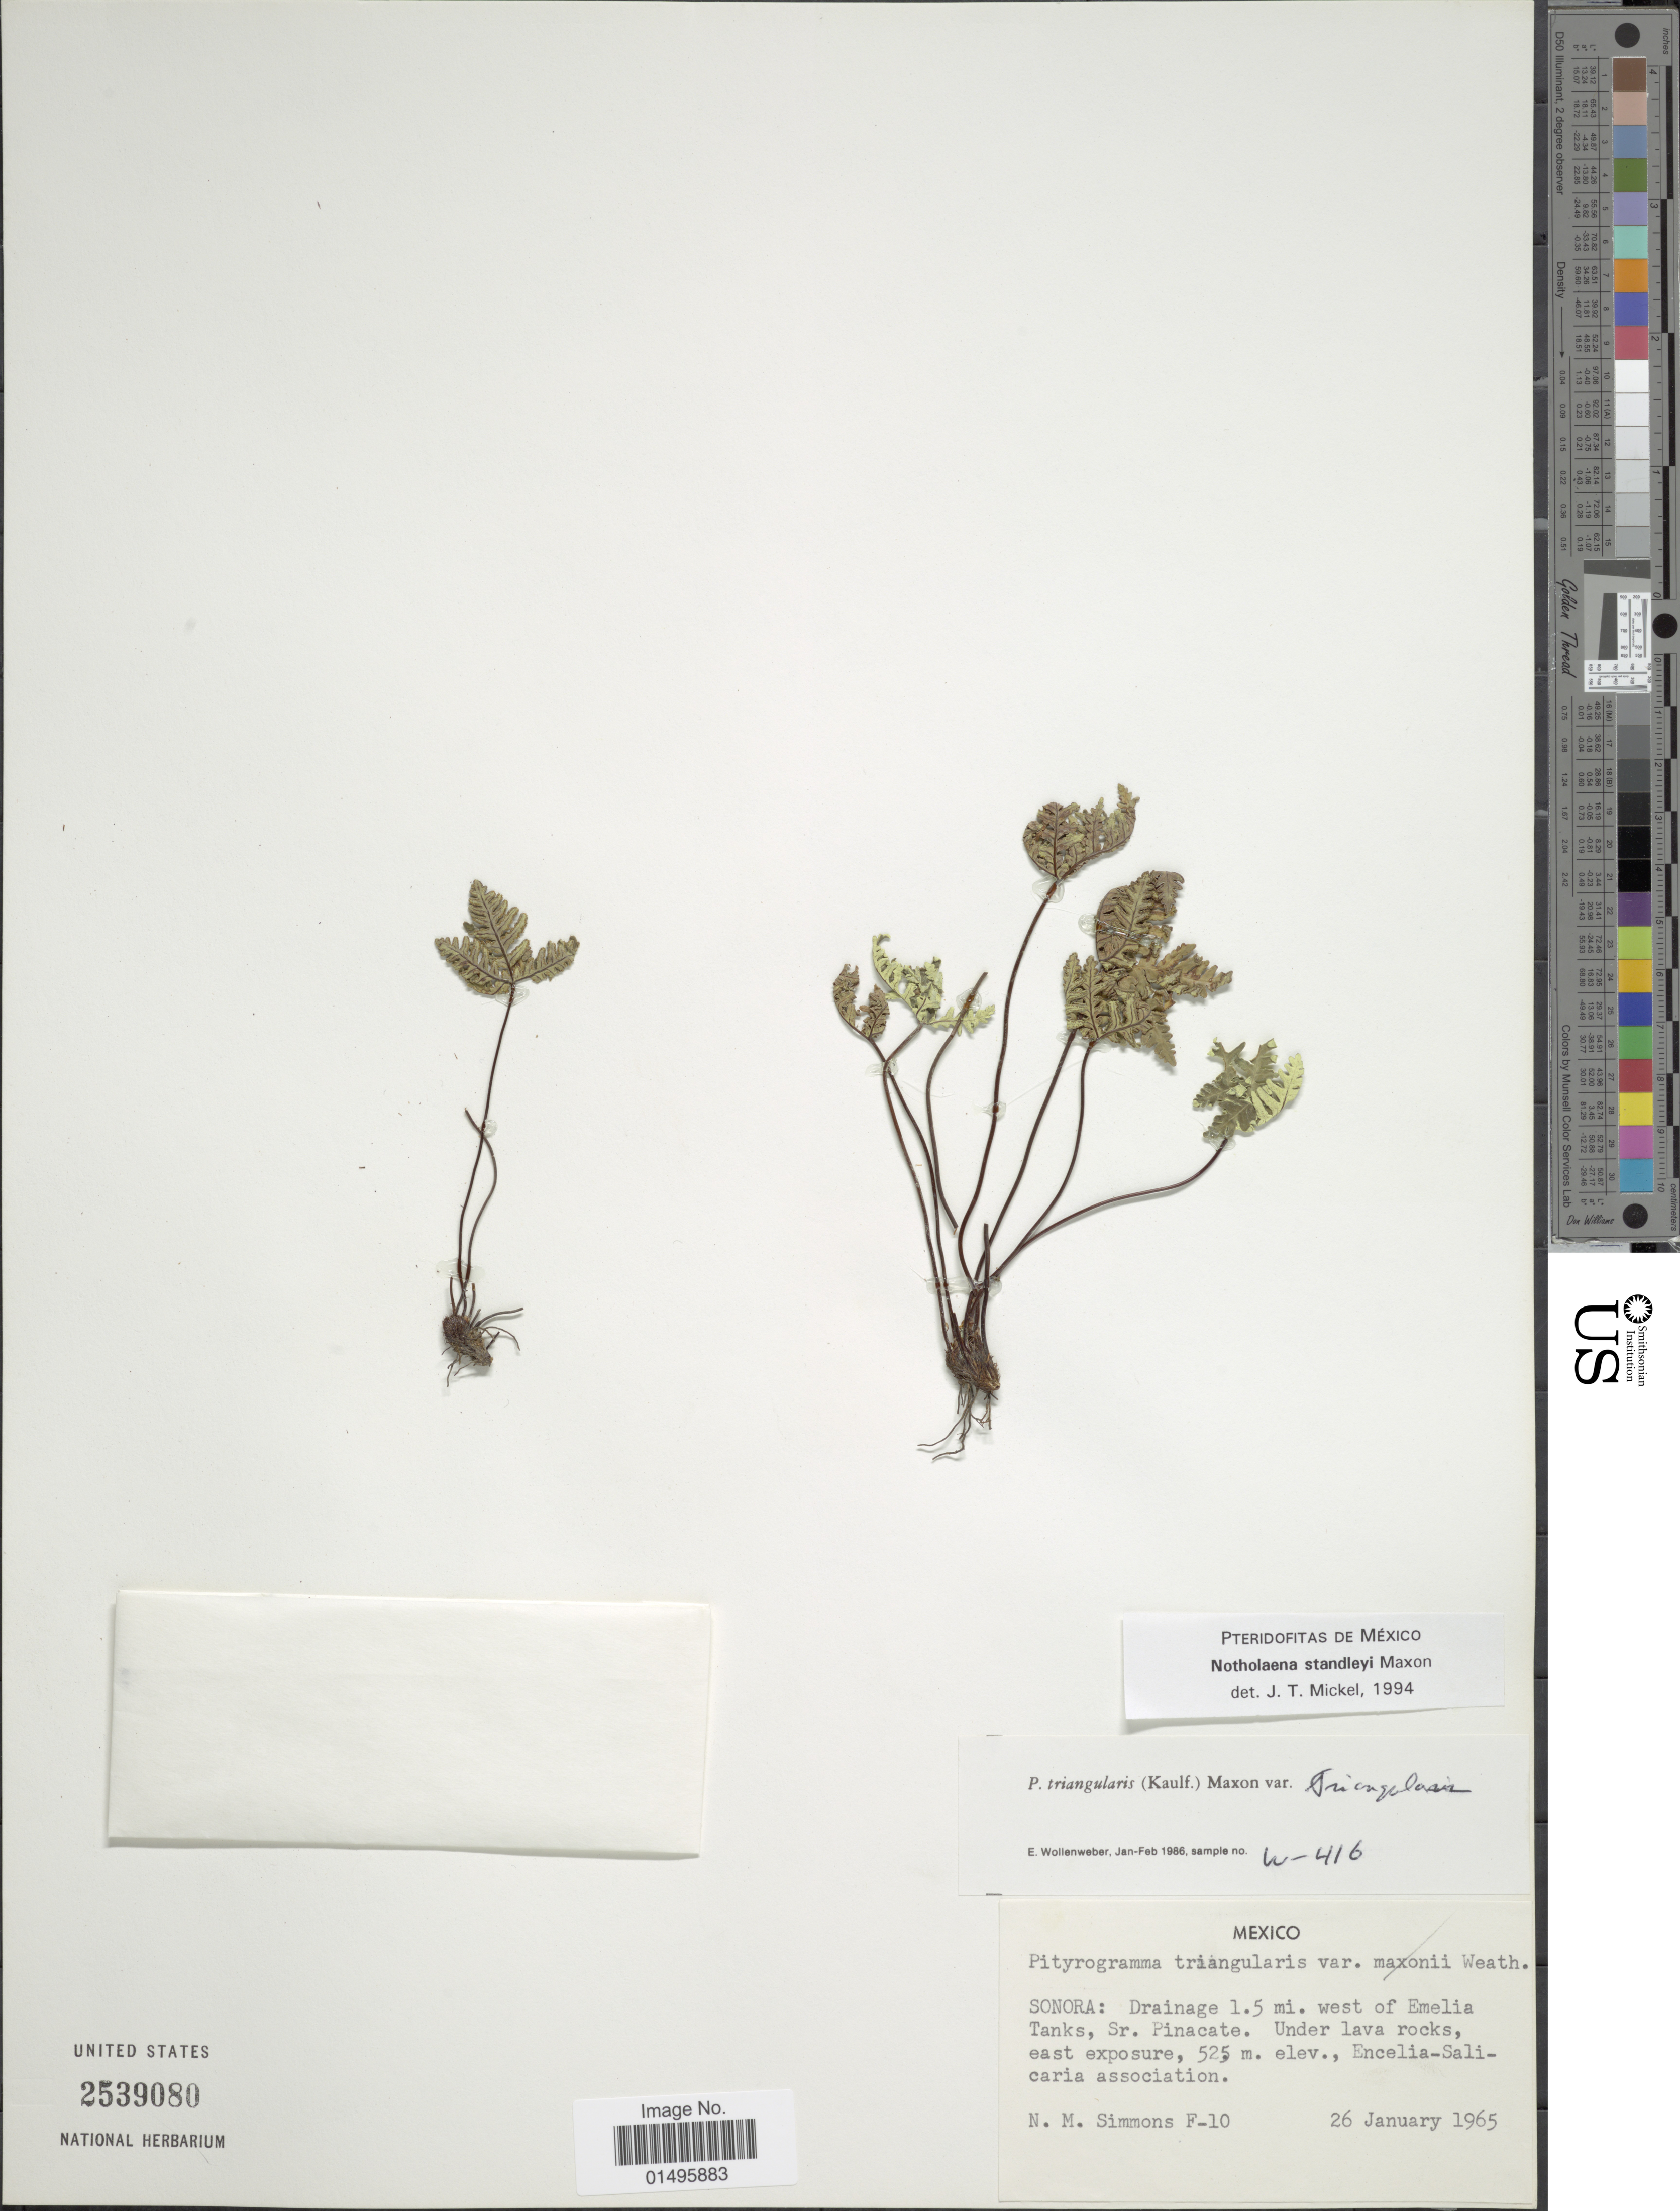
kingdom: Plantae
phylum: Tracheophyta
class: Polypodiopsida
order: Polypodiales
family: Pteridaceae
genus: Notholaena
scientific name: Notholaena standleyi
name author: Maxon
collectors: N. M. Simmons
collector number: F-10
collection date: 1965-01-26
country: Mexico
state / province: Sonora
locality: Mexico, Drainage 1.5 mi. west of Emelia Tanks, Sr. Pinacate.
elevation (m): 525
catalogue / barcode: US 2539080